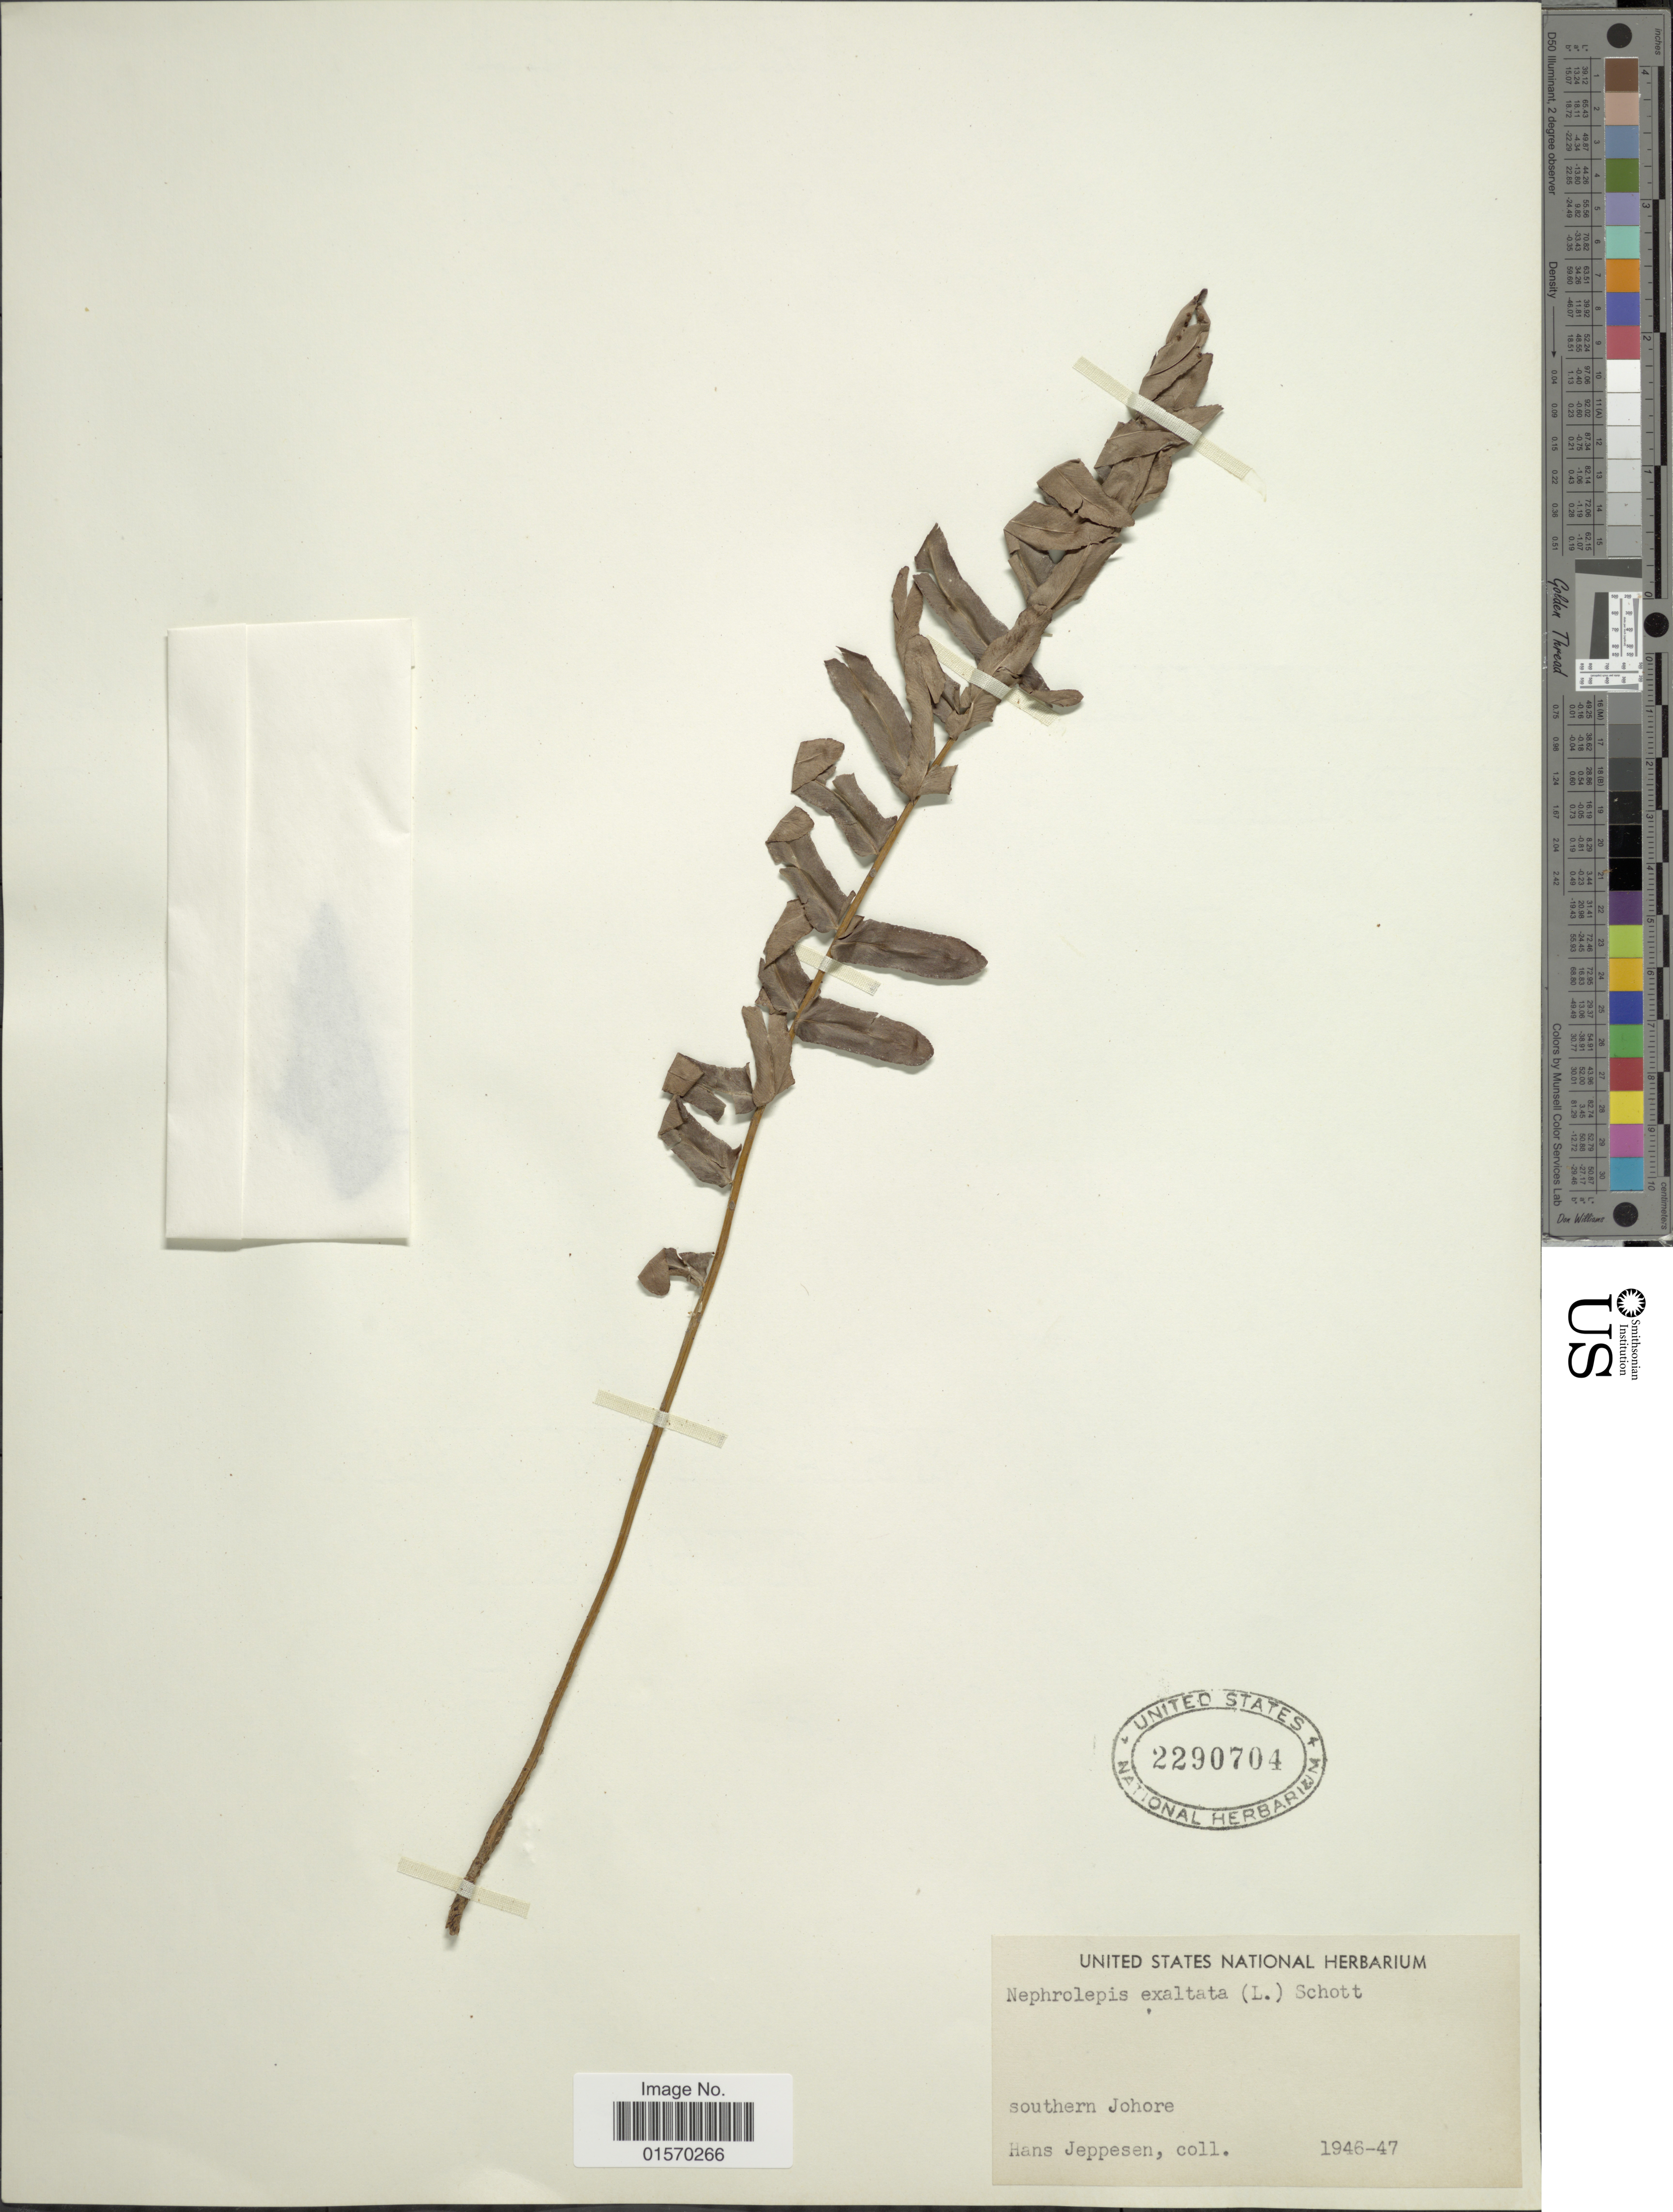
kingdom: Plantae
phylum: Tracheophyta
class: Polypodiopsida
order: Polypodiales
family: Nephrolepidaceae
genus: Nephrolepis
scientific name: Nephrolepis multiflora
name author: (Roxb.) F.M. Jarrett ex C.V. Morton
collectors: H. Jeppesen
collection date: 1946/1947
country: Malaysia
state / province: Johor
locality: Southern Johore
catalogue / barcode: US 2290704